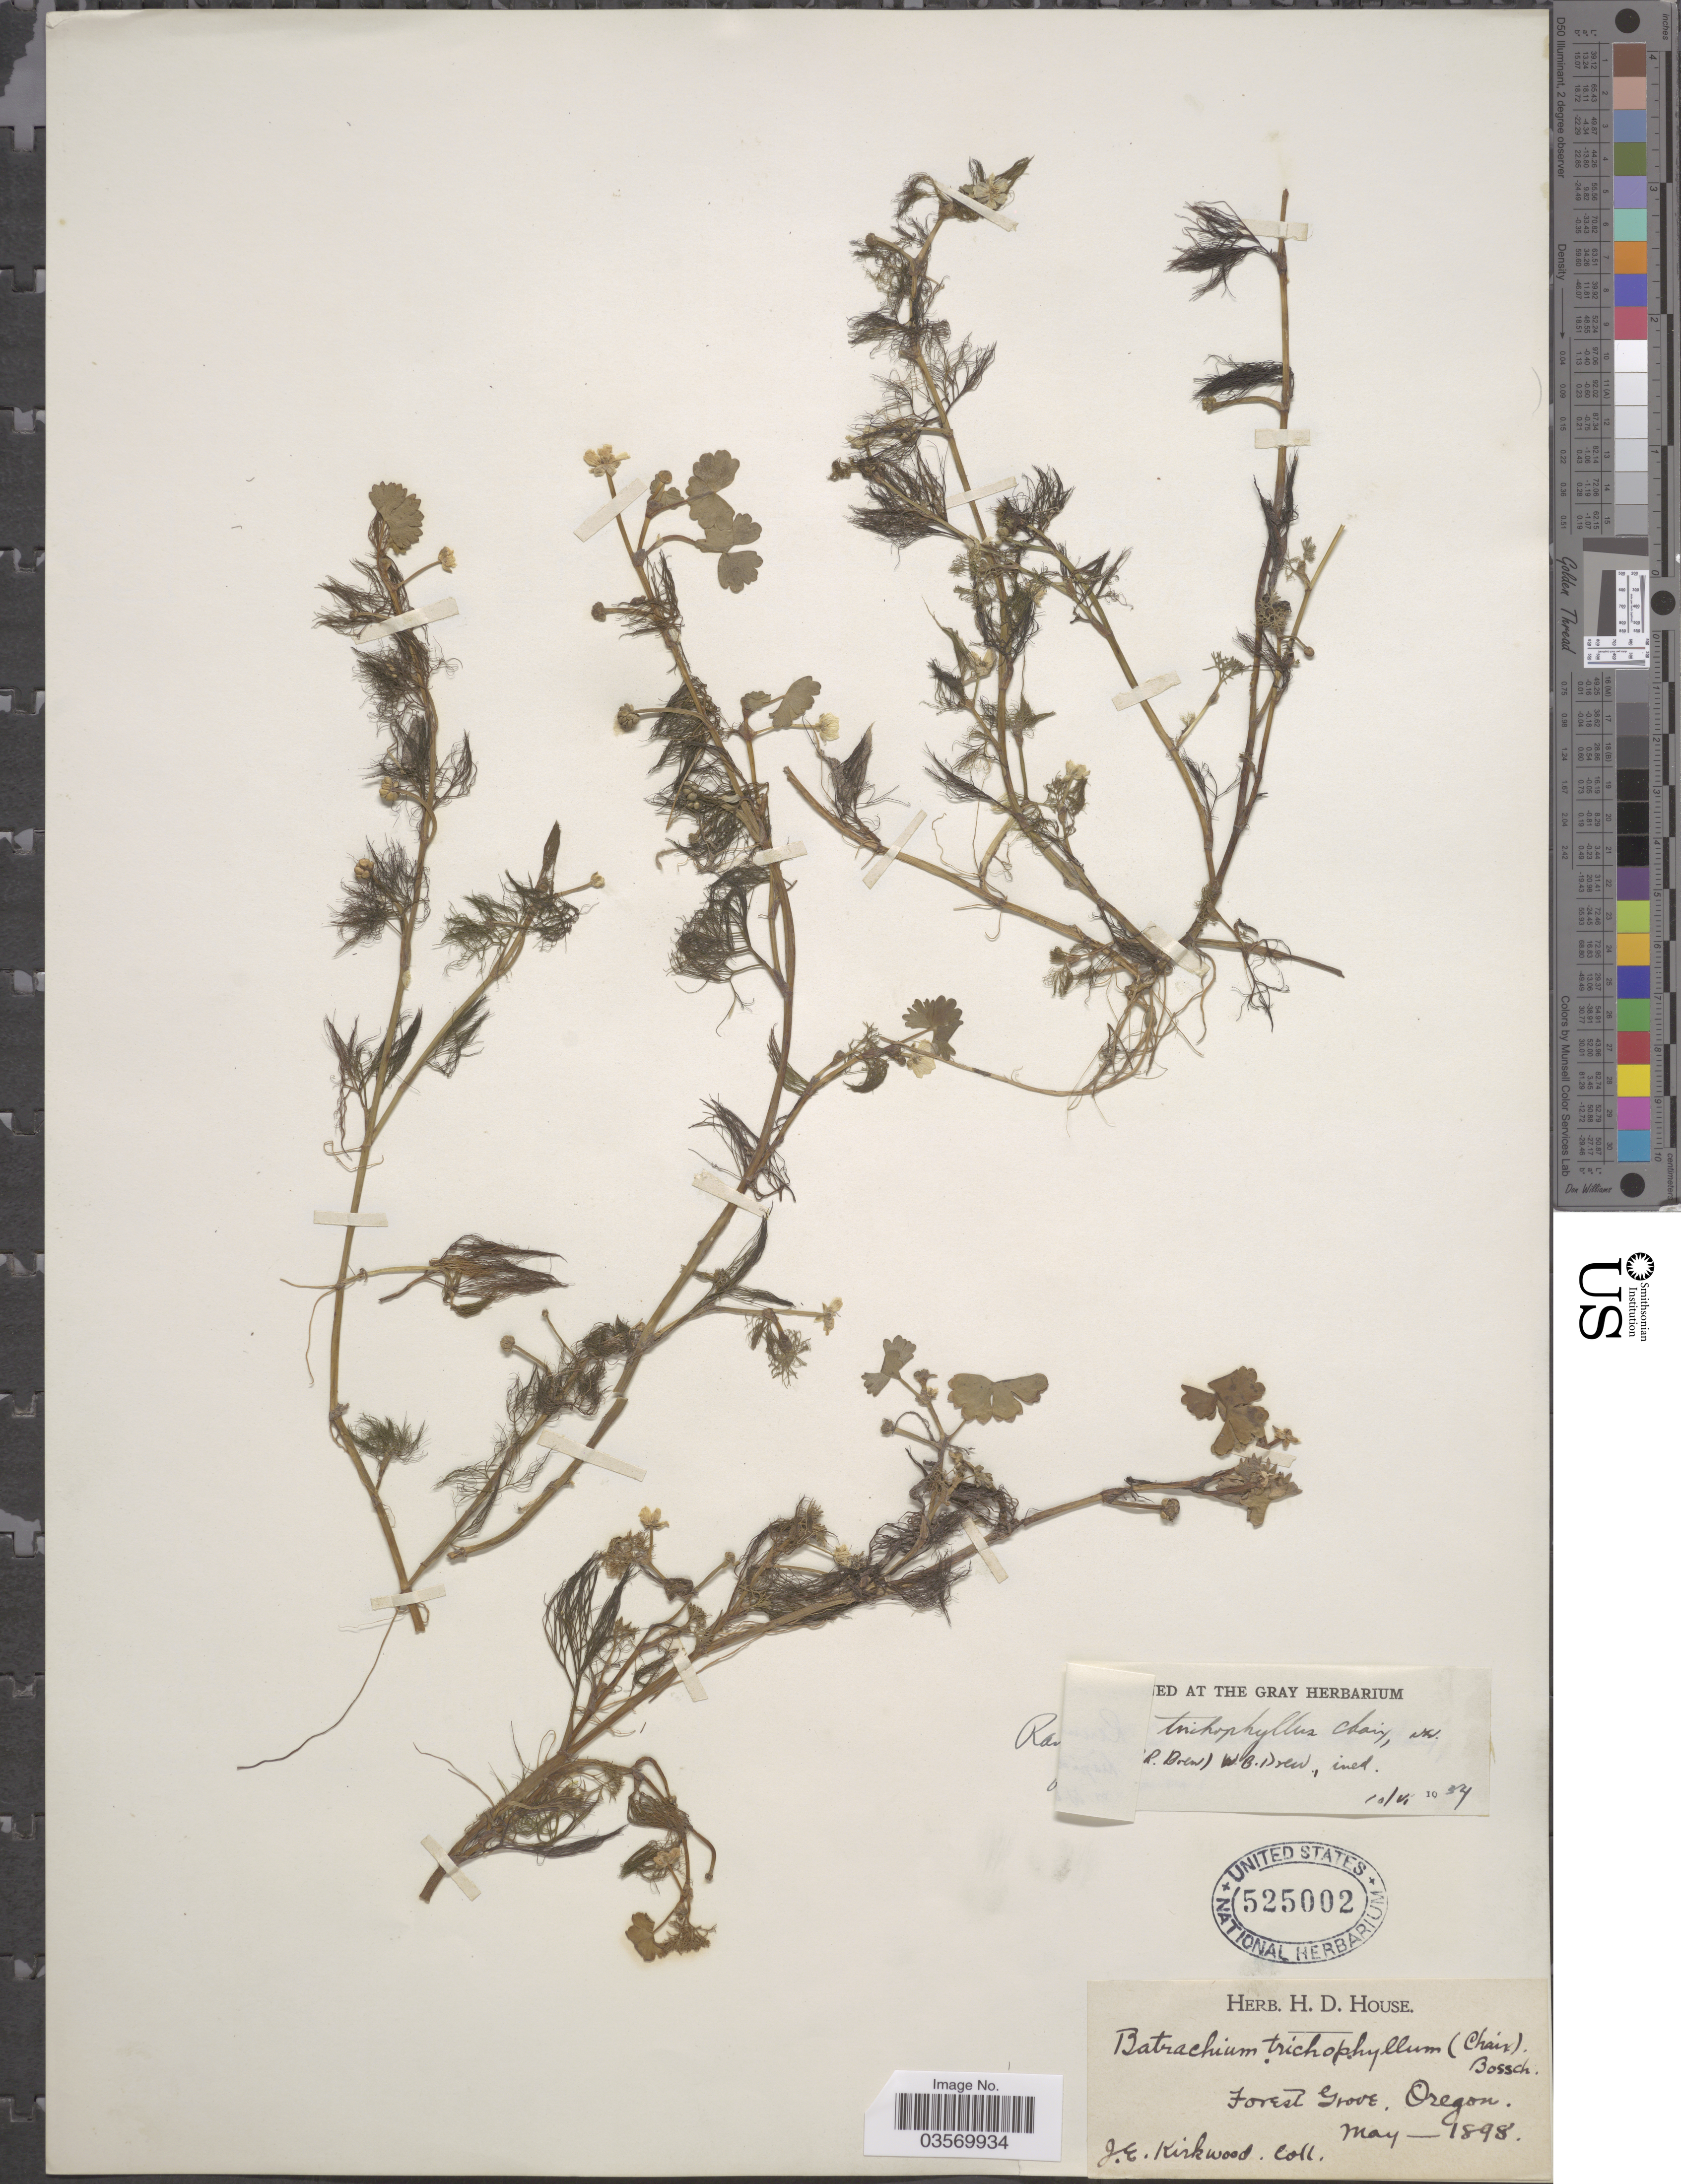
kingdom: Plantae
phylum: Tracheophyta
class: Magnoliopsida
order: Ranunculales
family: Ranunculaceae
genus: Ranunculus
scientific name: Ranunculus mongolicus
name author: (Krylov) Serg.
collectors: J. Kirkwood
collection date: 1898-05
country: United States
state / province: Oregon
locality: Forest Grove.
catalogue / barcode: US 525002